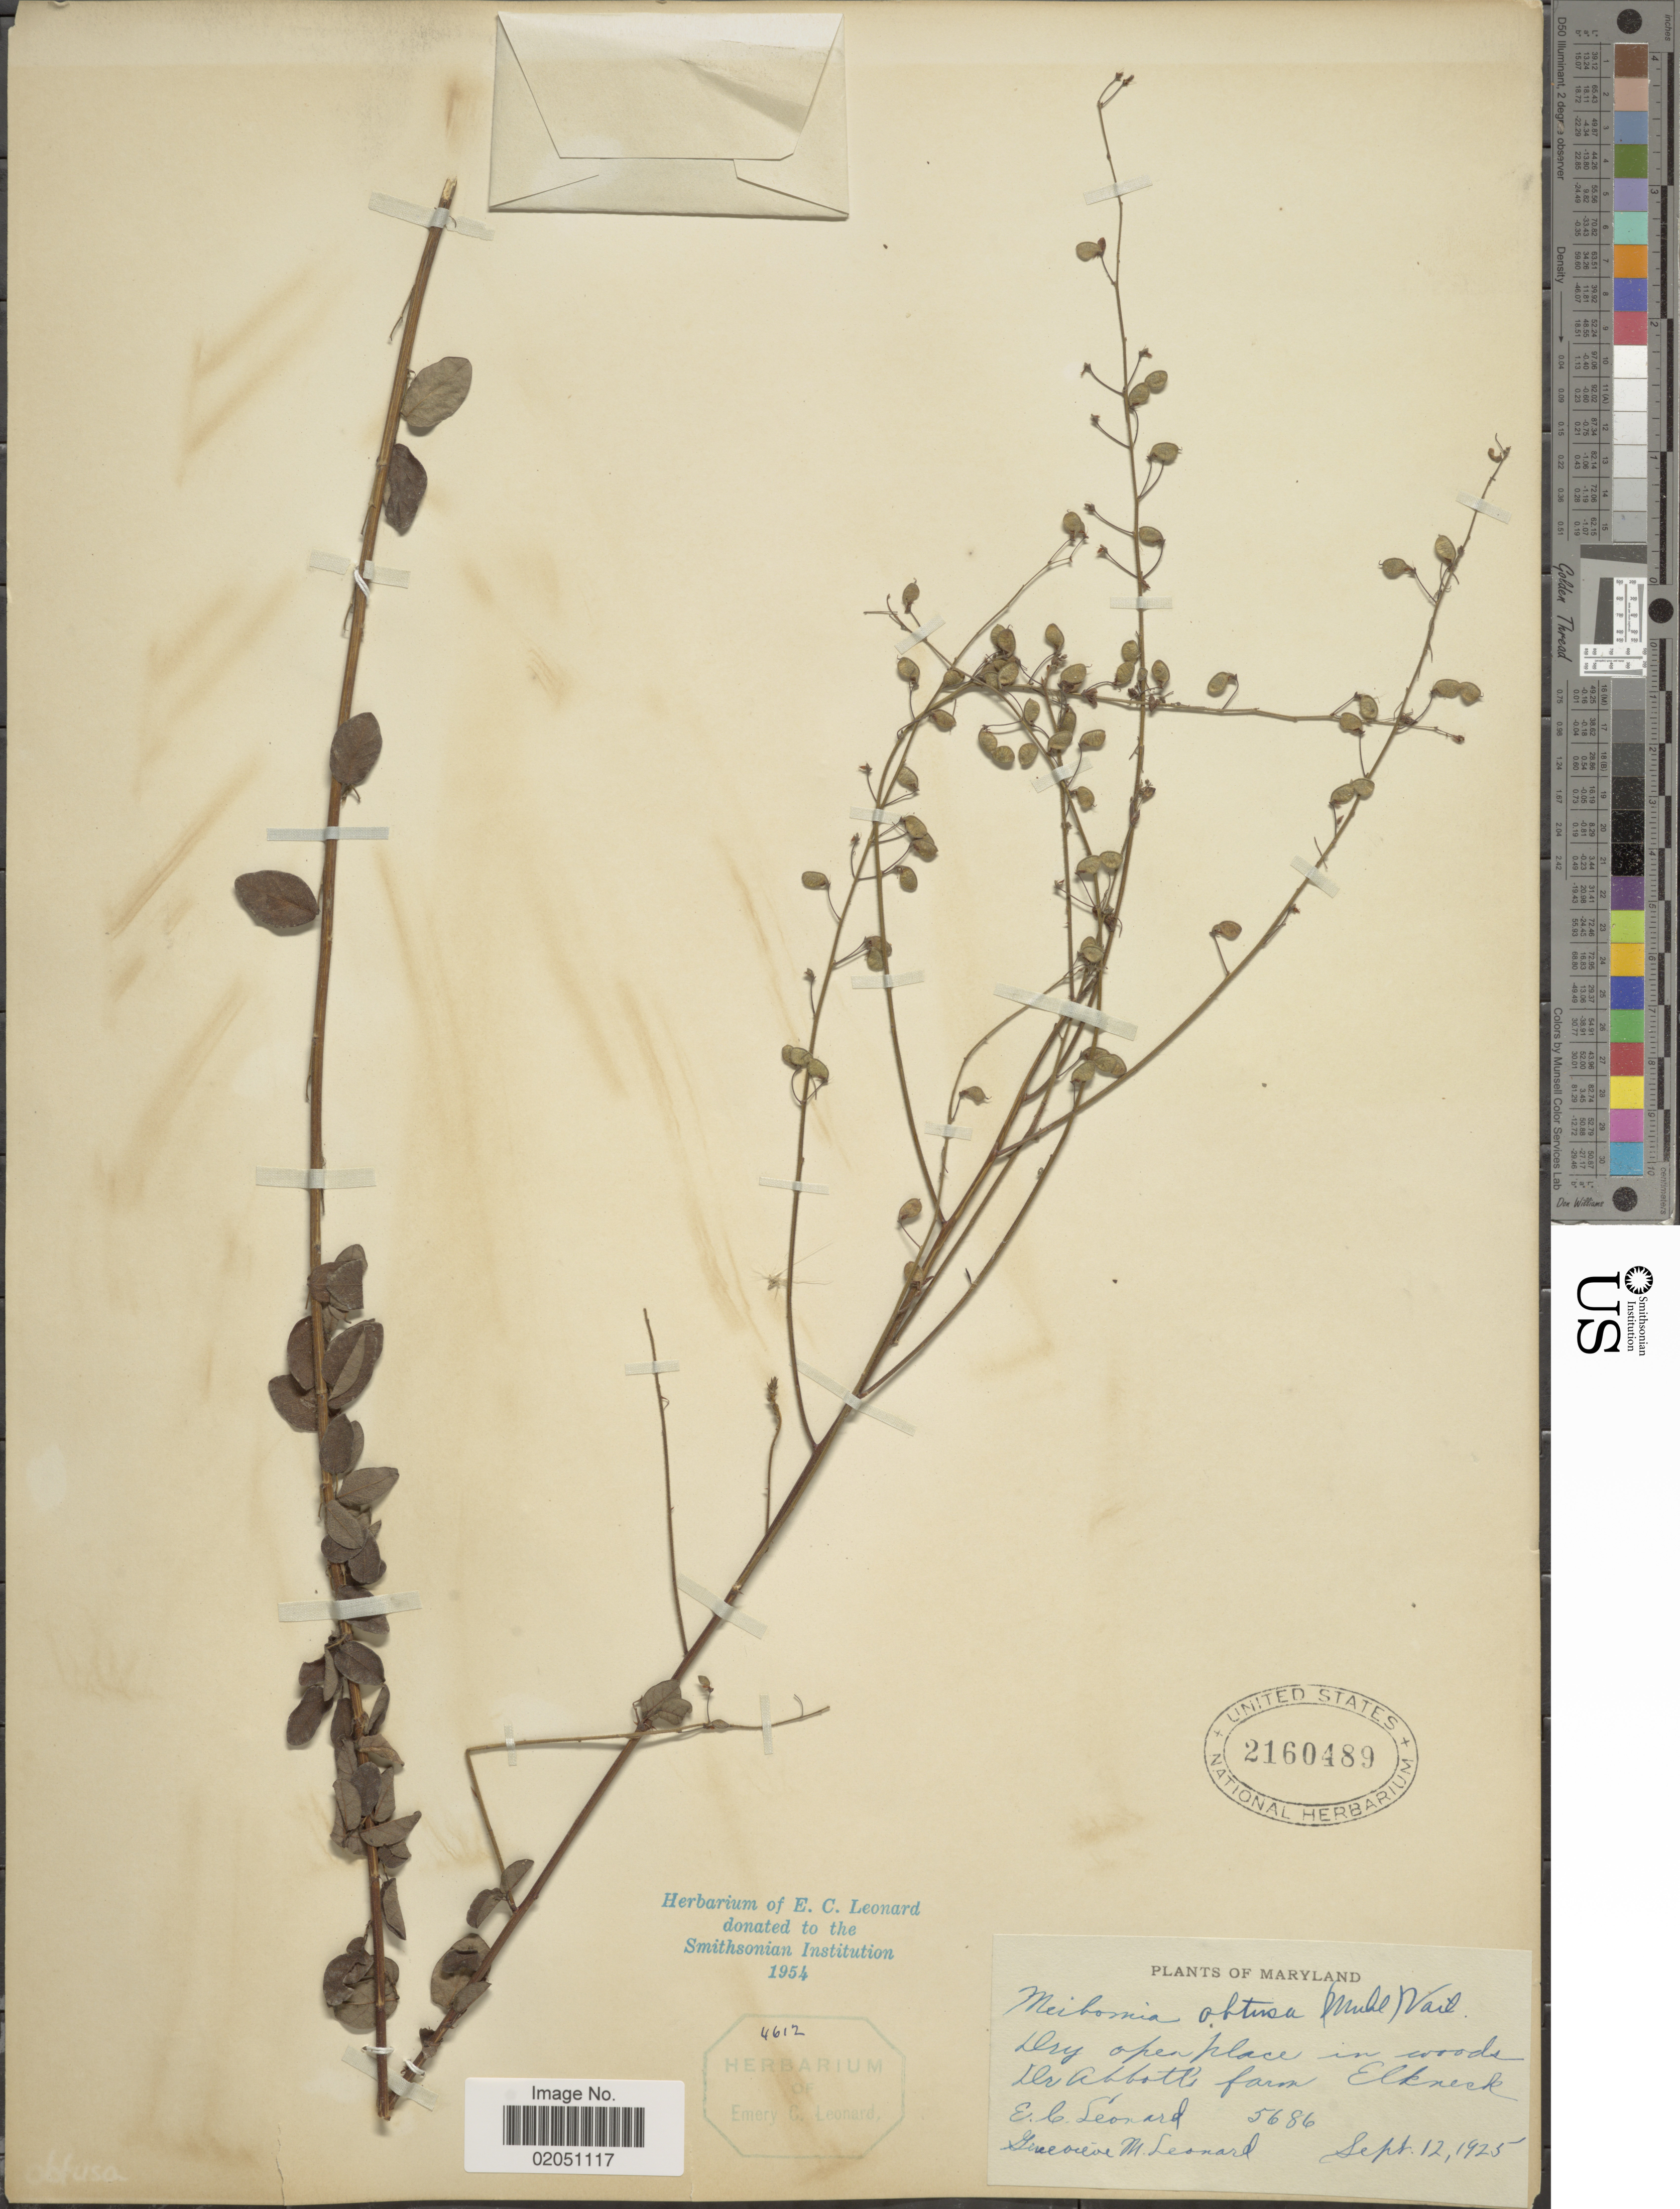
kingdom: Plantae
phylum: Tracheophyta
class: Magnoliopsida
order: Fabales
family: Fabaceae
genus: Desmodium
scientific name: Desmodium obtusum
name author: (Muhl. ex Willd.) DC.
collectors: E. C. Leonard & G. M. Leonard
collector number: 5686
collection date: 1925-09-12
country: United States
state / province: Maryland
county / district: Cecil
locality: Dry open place in woods Dr Abbott's farm Elkneck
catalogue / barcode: US 2160489